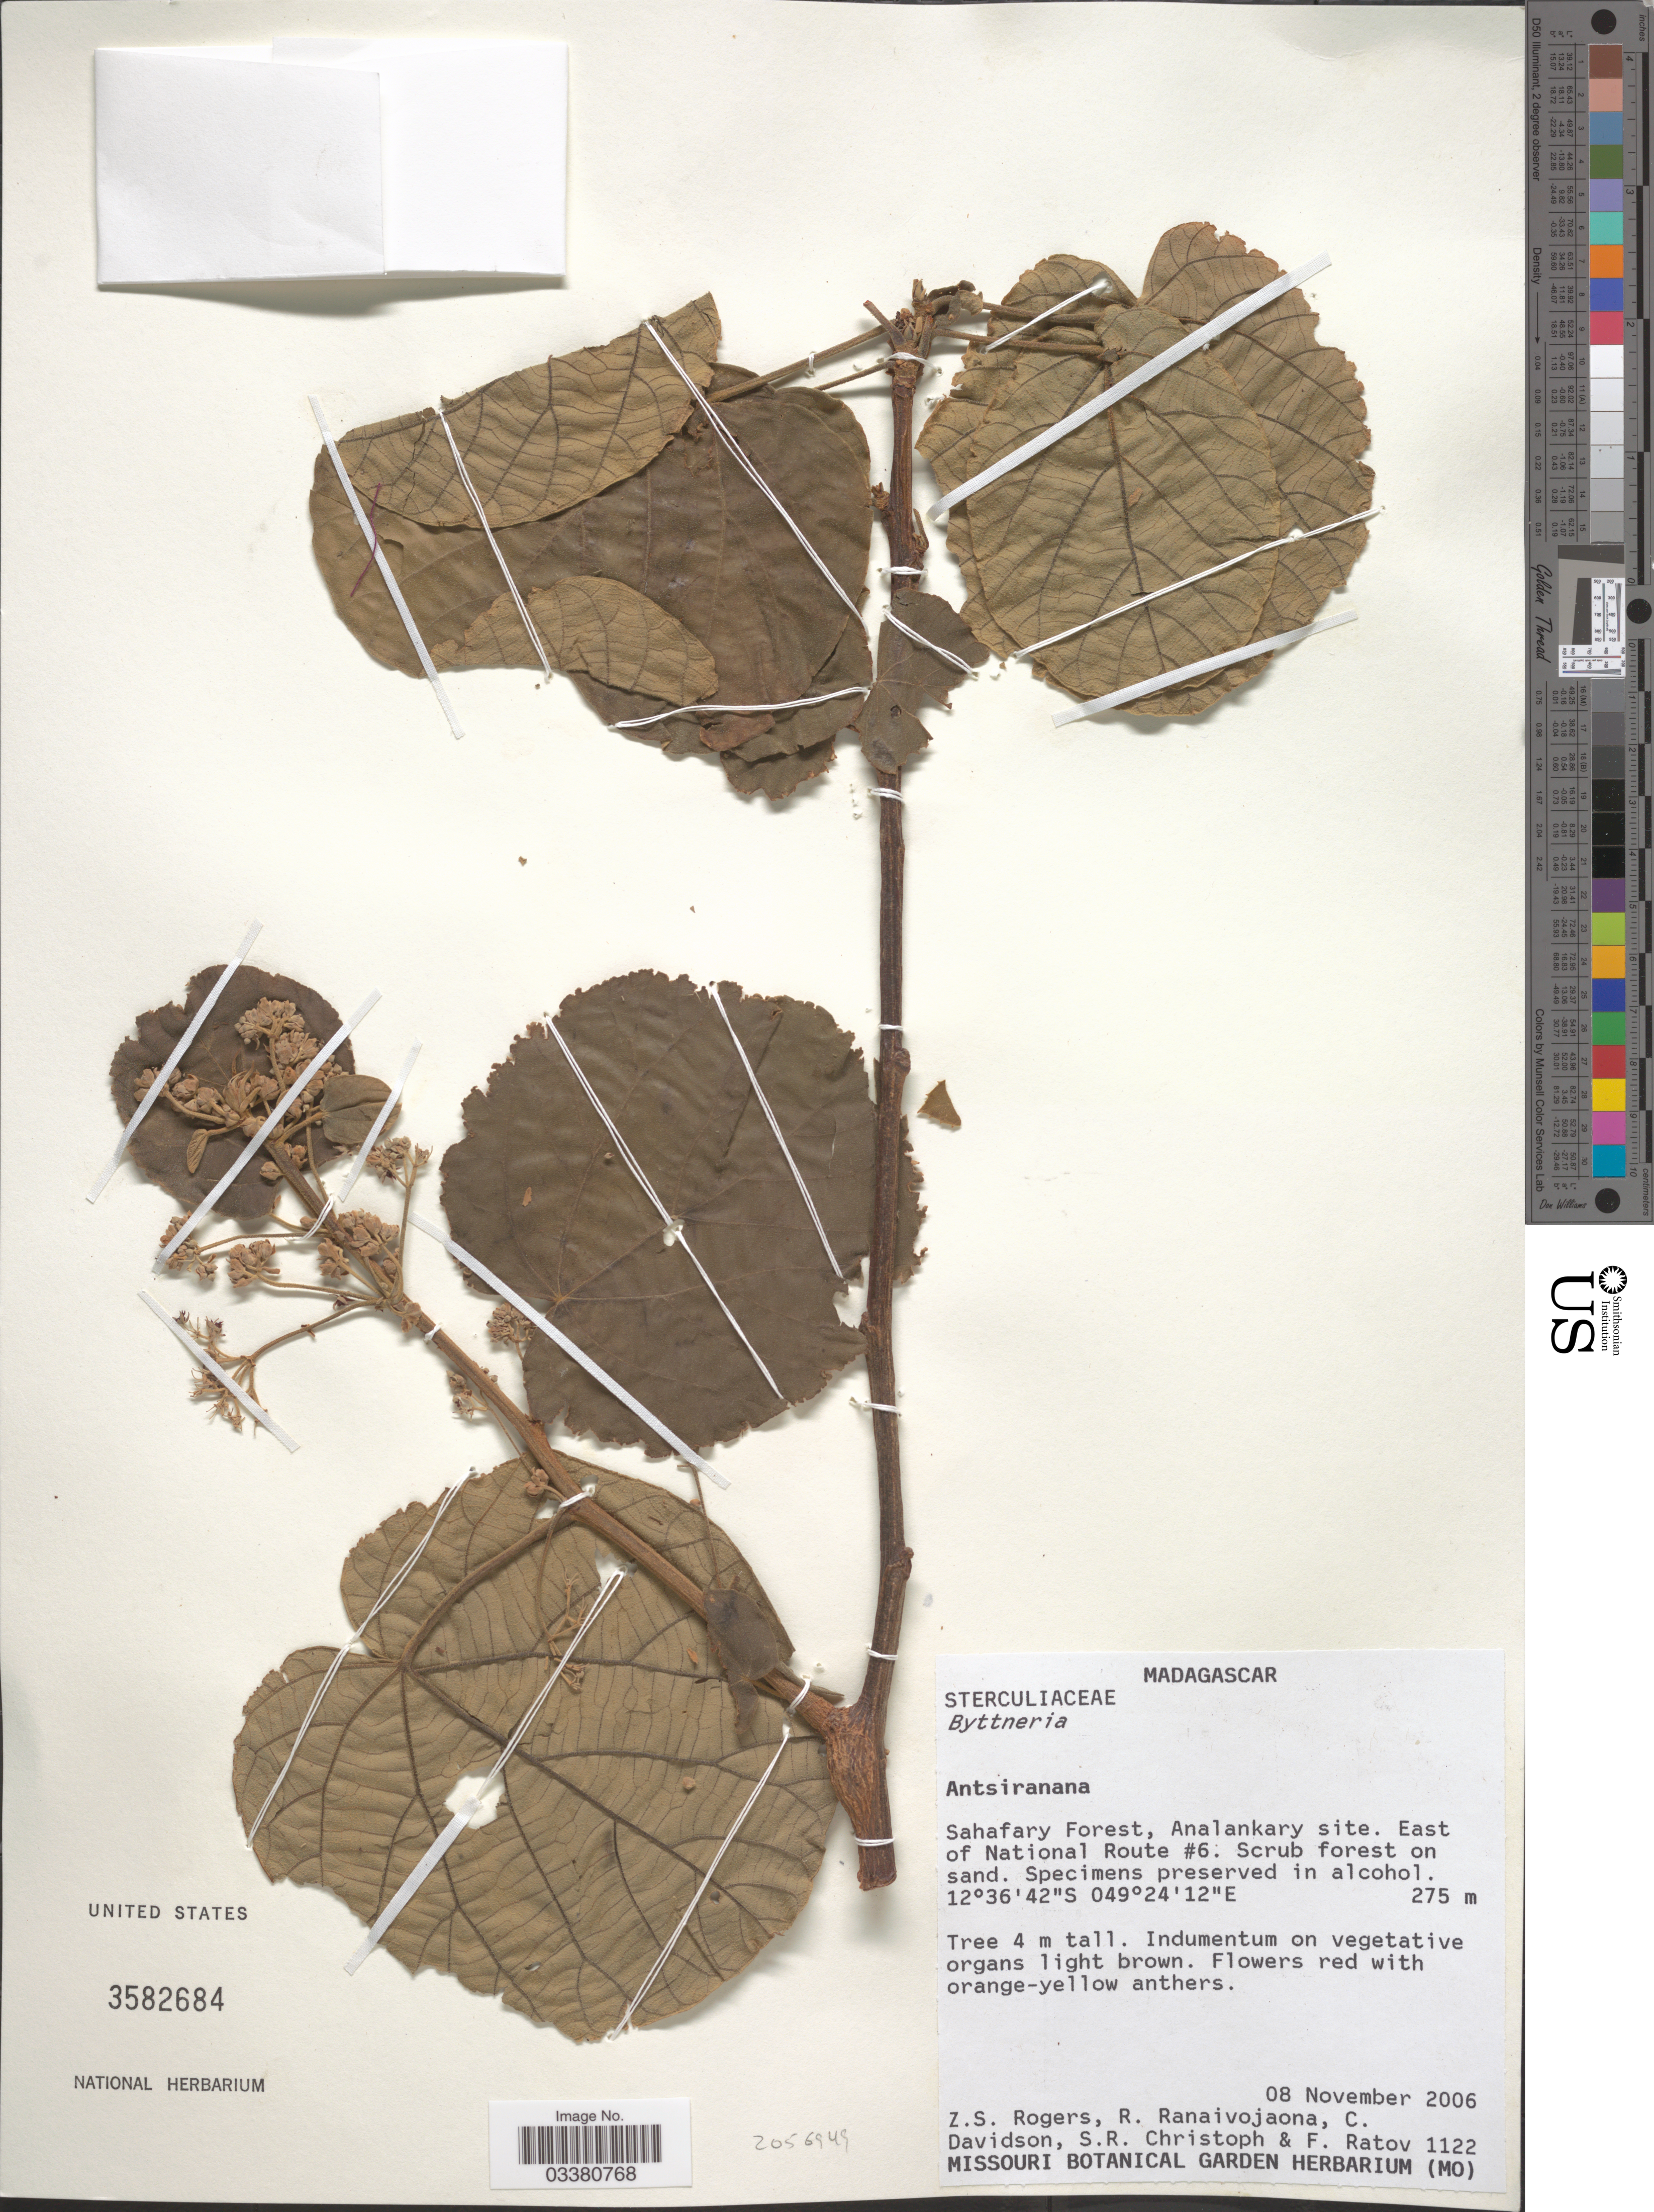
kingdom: Plantae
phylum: Tracheophyta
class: Magnoliopsida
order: Malvales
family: Malvaceae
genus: Byttneria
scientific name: Byttneria sp.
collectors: Z. S. Rogers, R. Ranaivojaona, C. Davidson, S. Christoph & F. Ratov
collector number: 1122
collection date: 2006-11-08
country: Madagascar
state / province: Diana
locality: Sahafary Forest, Analankary site. East of National Route #6.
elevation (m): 275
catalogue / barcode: US 3582684